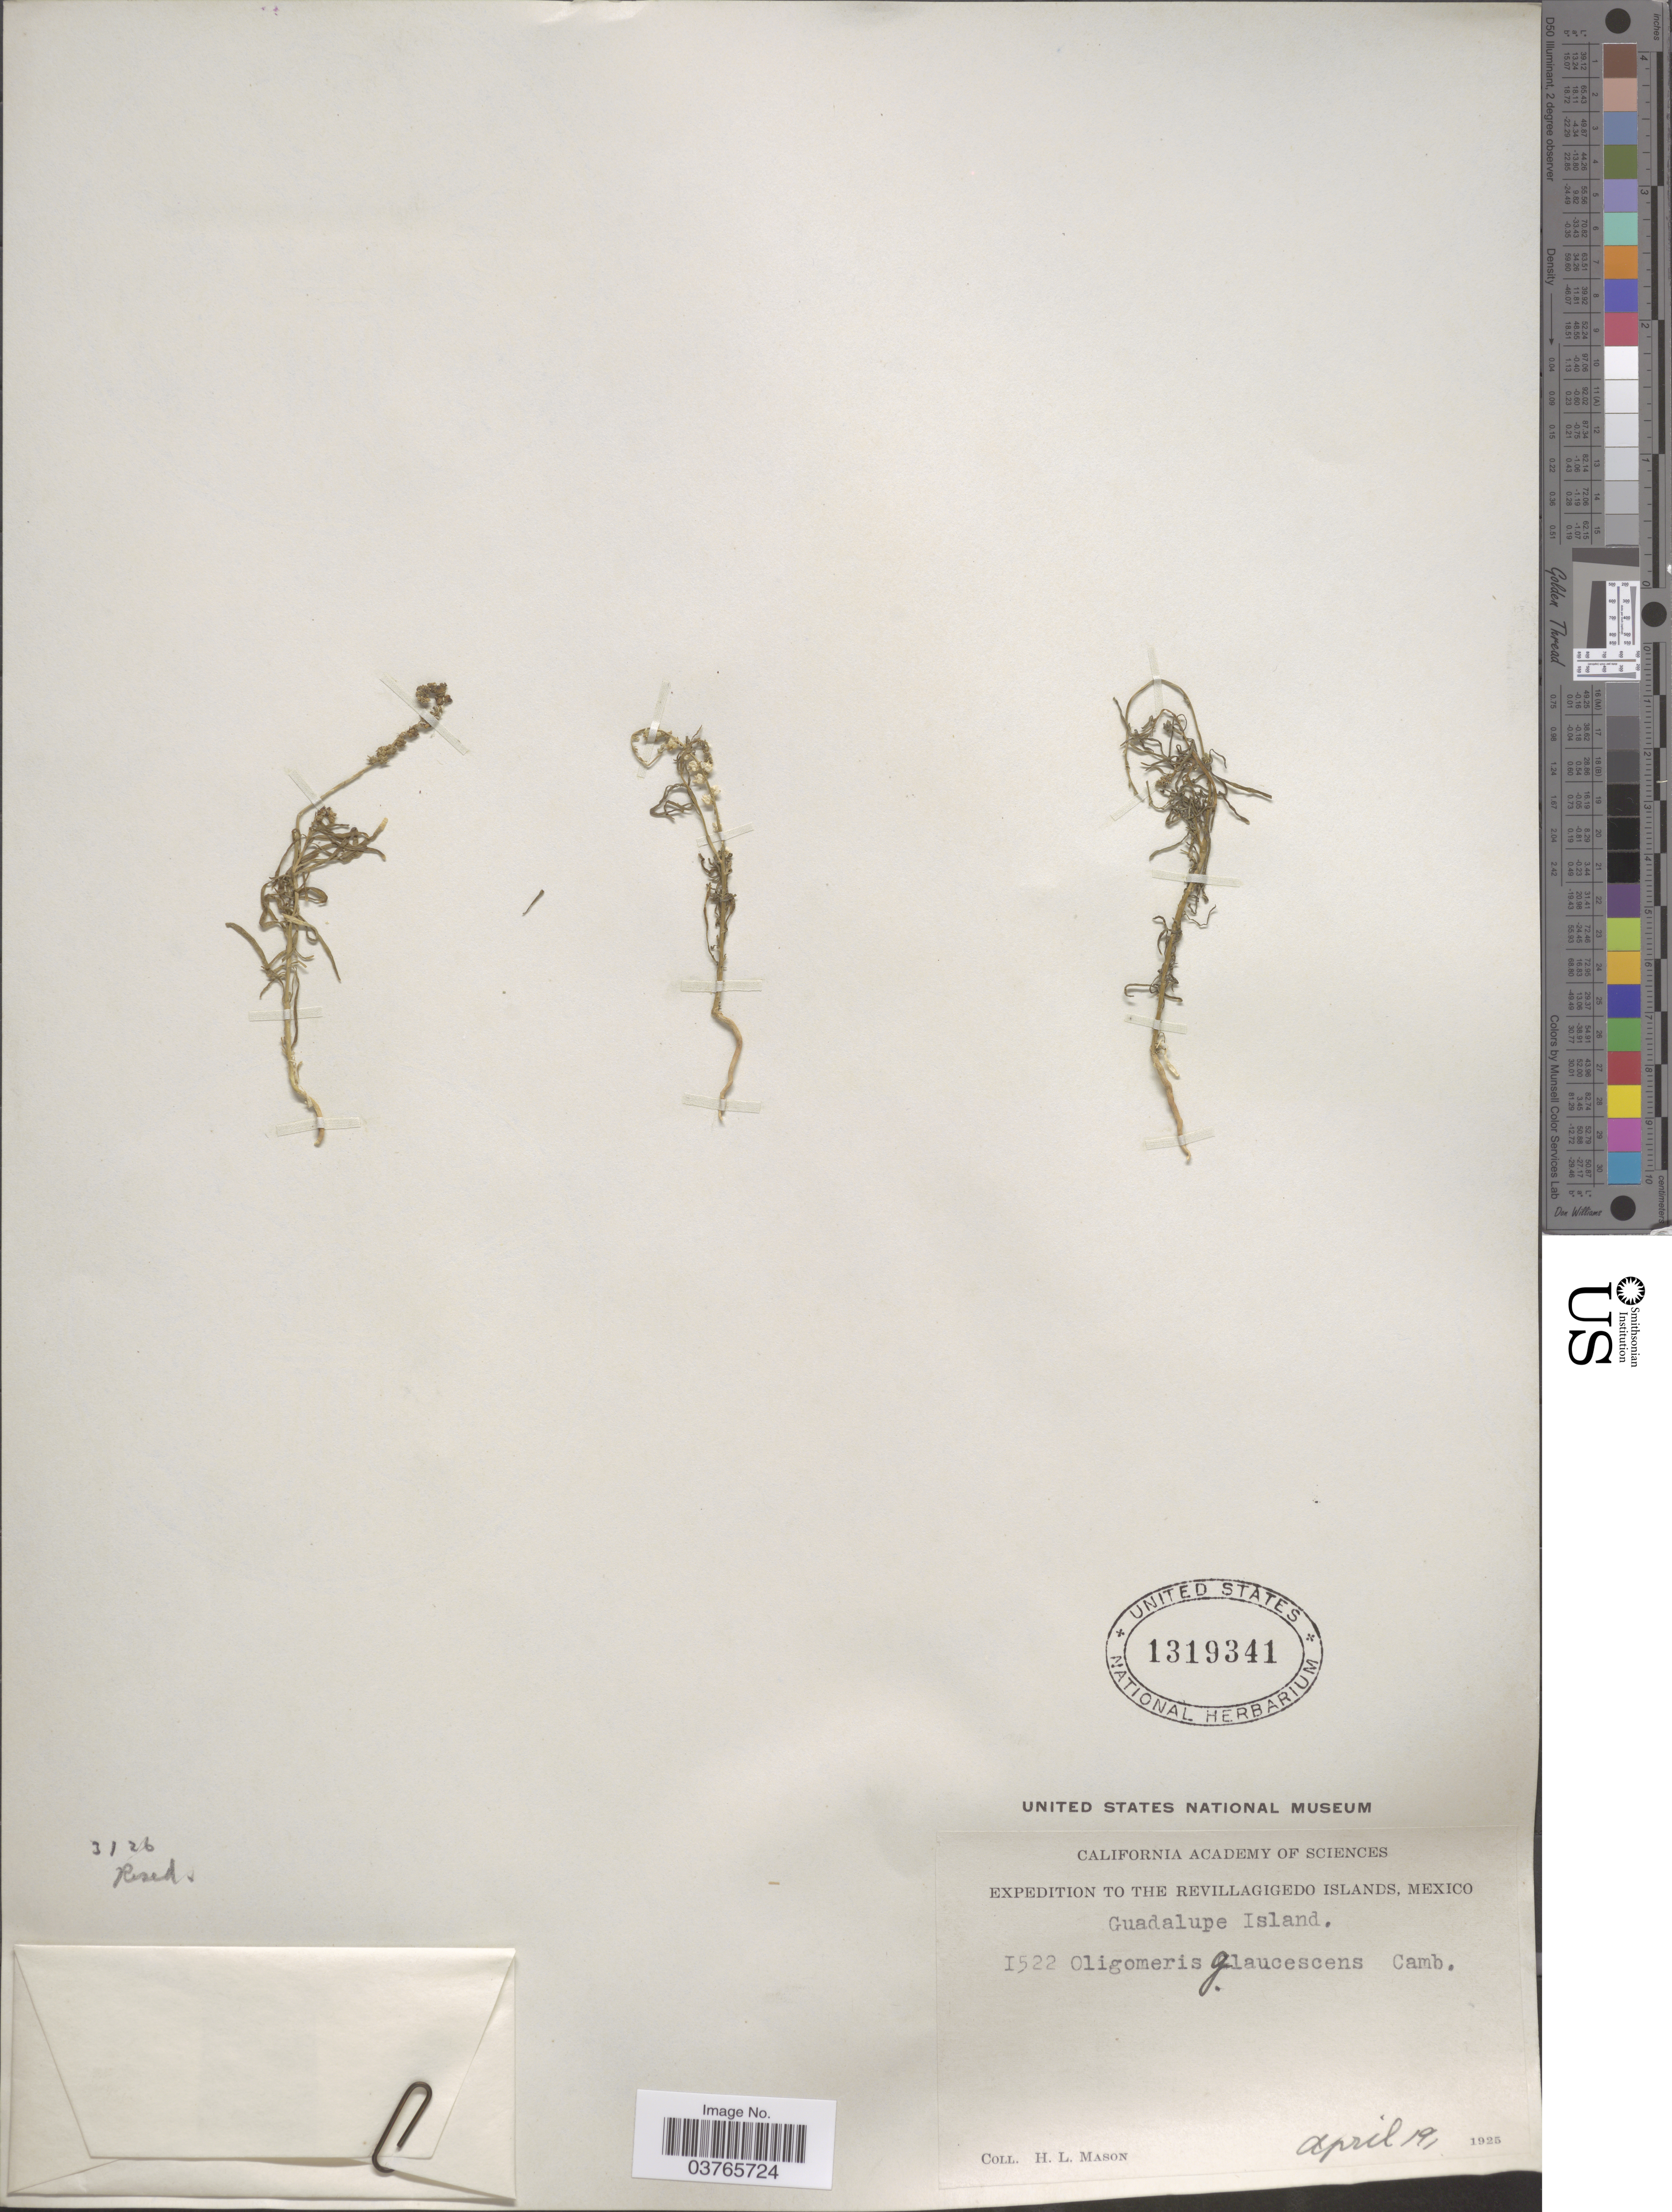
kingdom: Plantae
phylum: Tracheophyta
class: Magnoliopsida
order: Brassicales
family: Resedaceae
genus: Oligomeris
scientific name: Oligomeris subulata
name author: Webb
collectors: H. L. Mason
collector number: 1522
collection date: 1925-04-19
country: Mexico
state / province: Colima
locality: The Revillagigedo Islands. Guadalupe Island.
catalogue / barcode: US 1319341